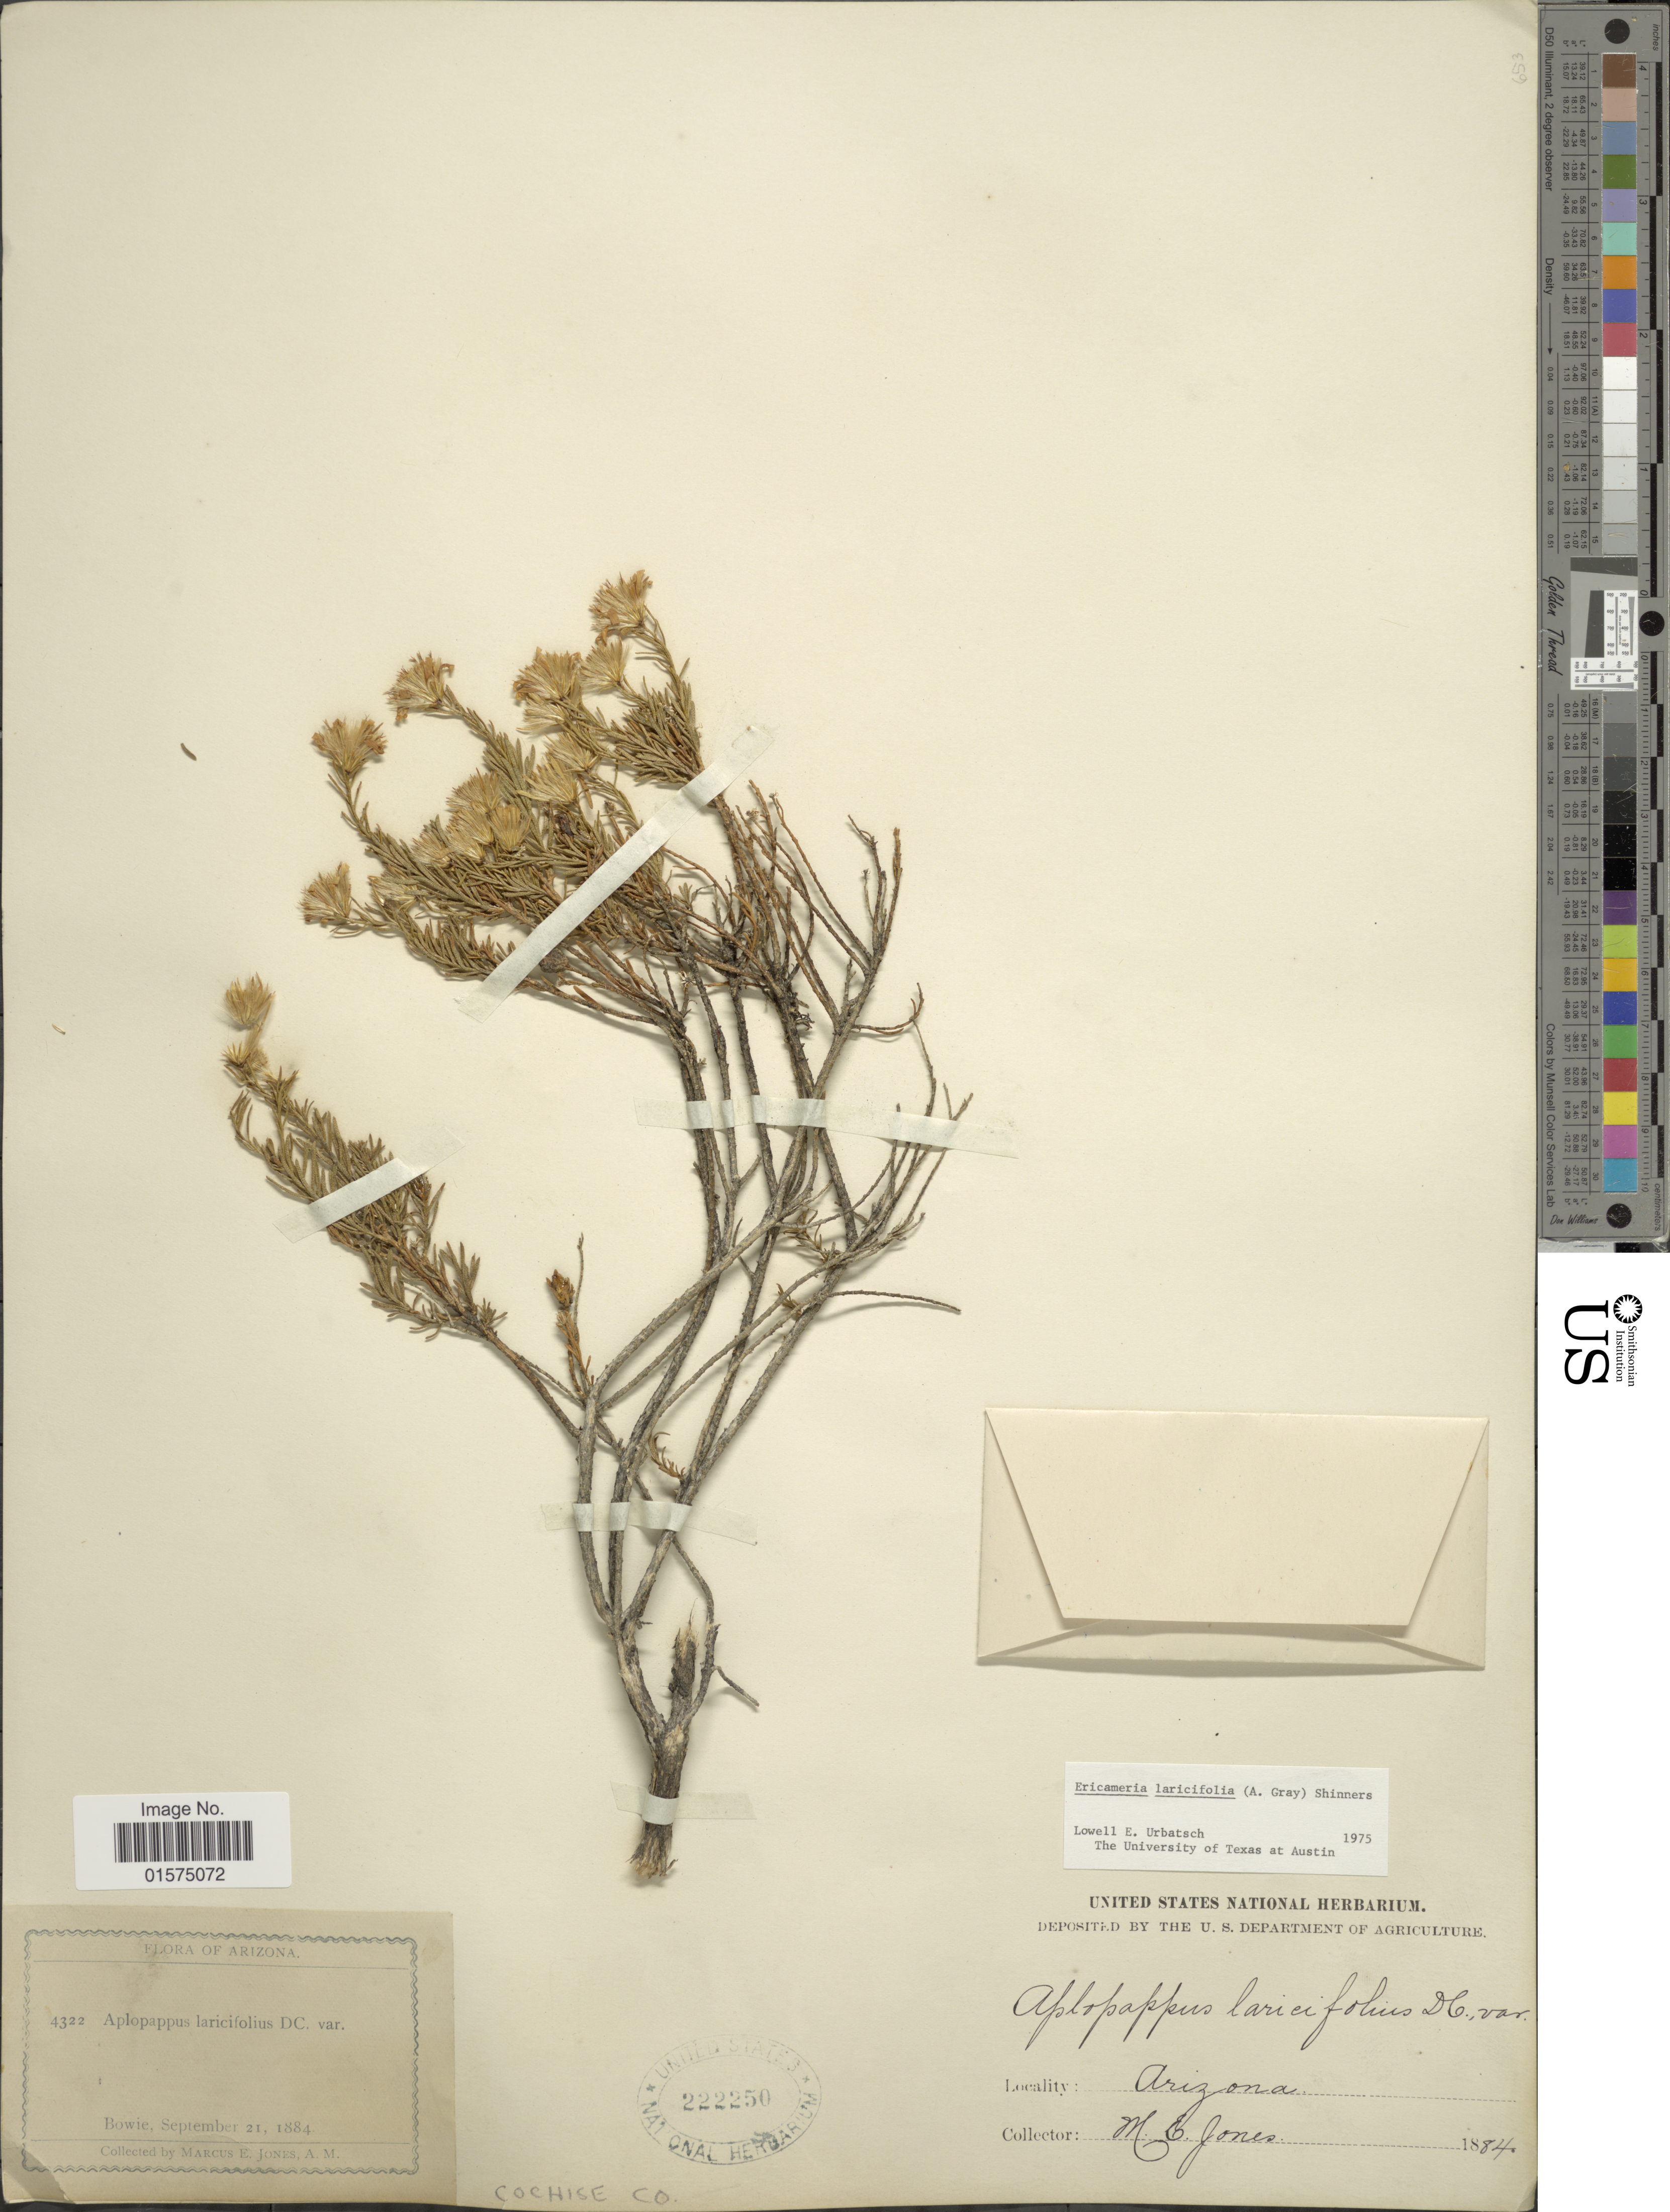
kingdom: Plantae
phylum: Tracheophyta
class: Magnoliopsida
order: Asterales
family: Asteraceae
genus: Ericameria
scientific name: Ericameria laricifolia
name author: (A. Gray) Shinners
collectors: M. E. Jones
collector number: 4322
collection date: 1884-09-21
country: United States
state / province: Arizona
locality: Bowie. Cochise Co.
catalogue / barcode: US 222250